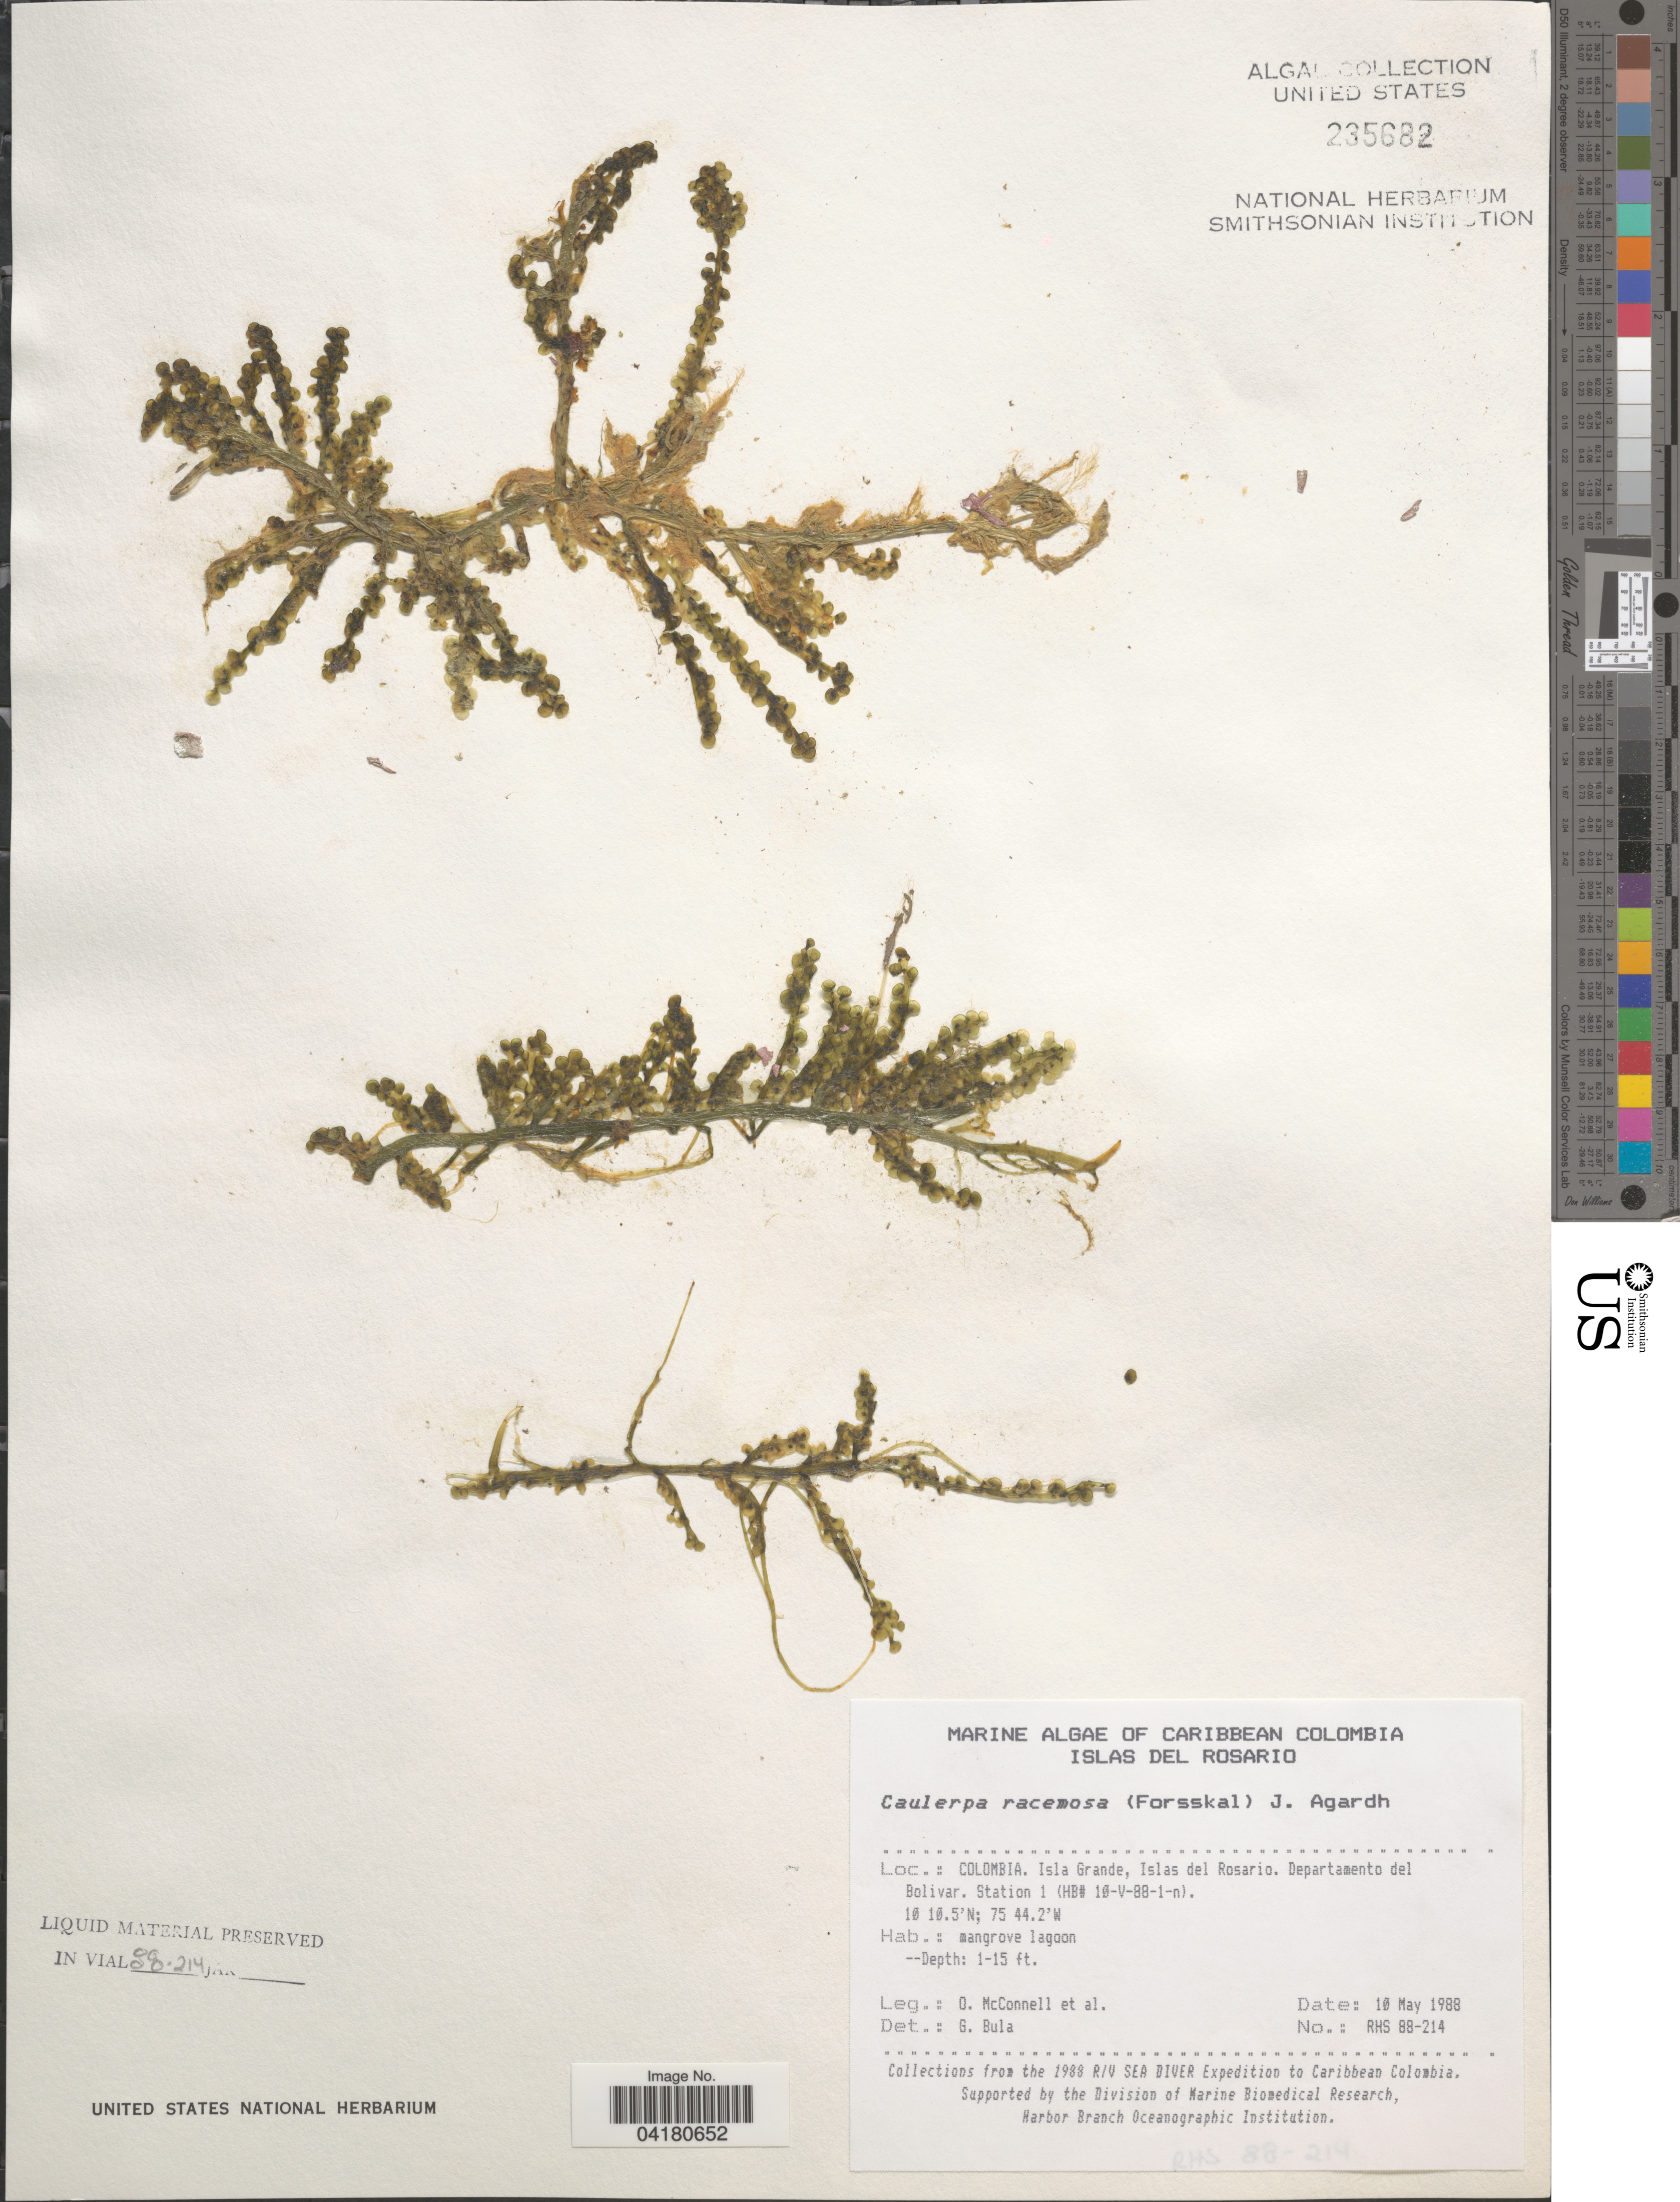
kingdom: Plantae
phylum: Chlorophyta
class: Ulvophyceae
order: Bryopsidales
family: Caulerpaceae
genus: Caulerpa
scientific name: Caulerpa racemosa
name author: (Forssk.) J. Agardh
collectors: O. McConnell & et al.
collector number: RHS88-214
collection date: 1988-05-10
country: Colombia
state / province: Bolívar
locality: Caribbean Colombia. Isla Grande, Islas del Rosario. Departamento del Bolivar. Station 1 (HB# 10-V-88-1-n). The 1988 R/V Sea Diver Expedition to Caribbean Colombia.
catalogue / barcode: US 235682